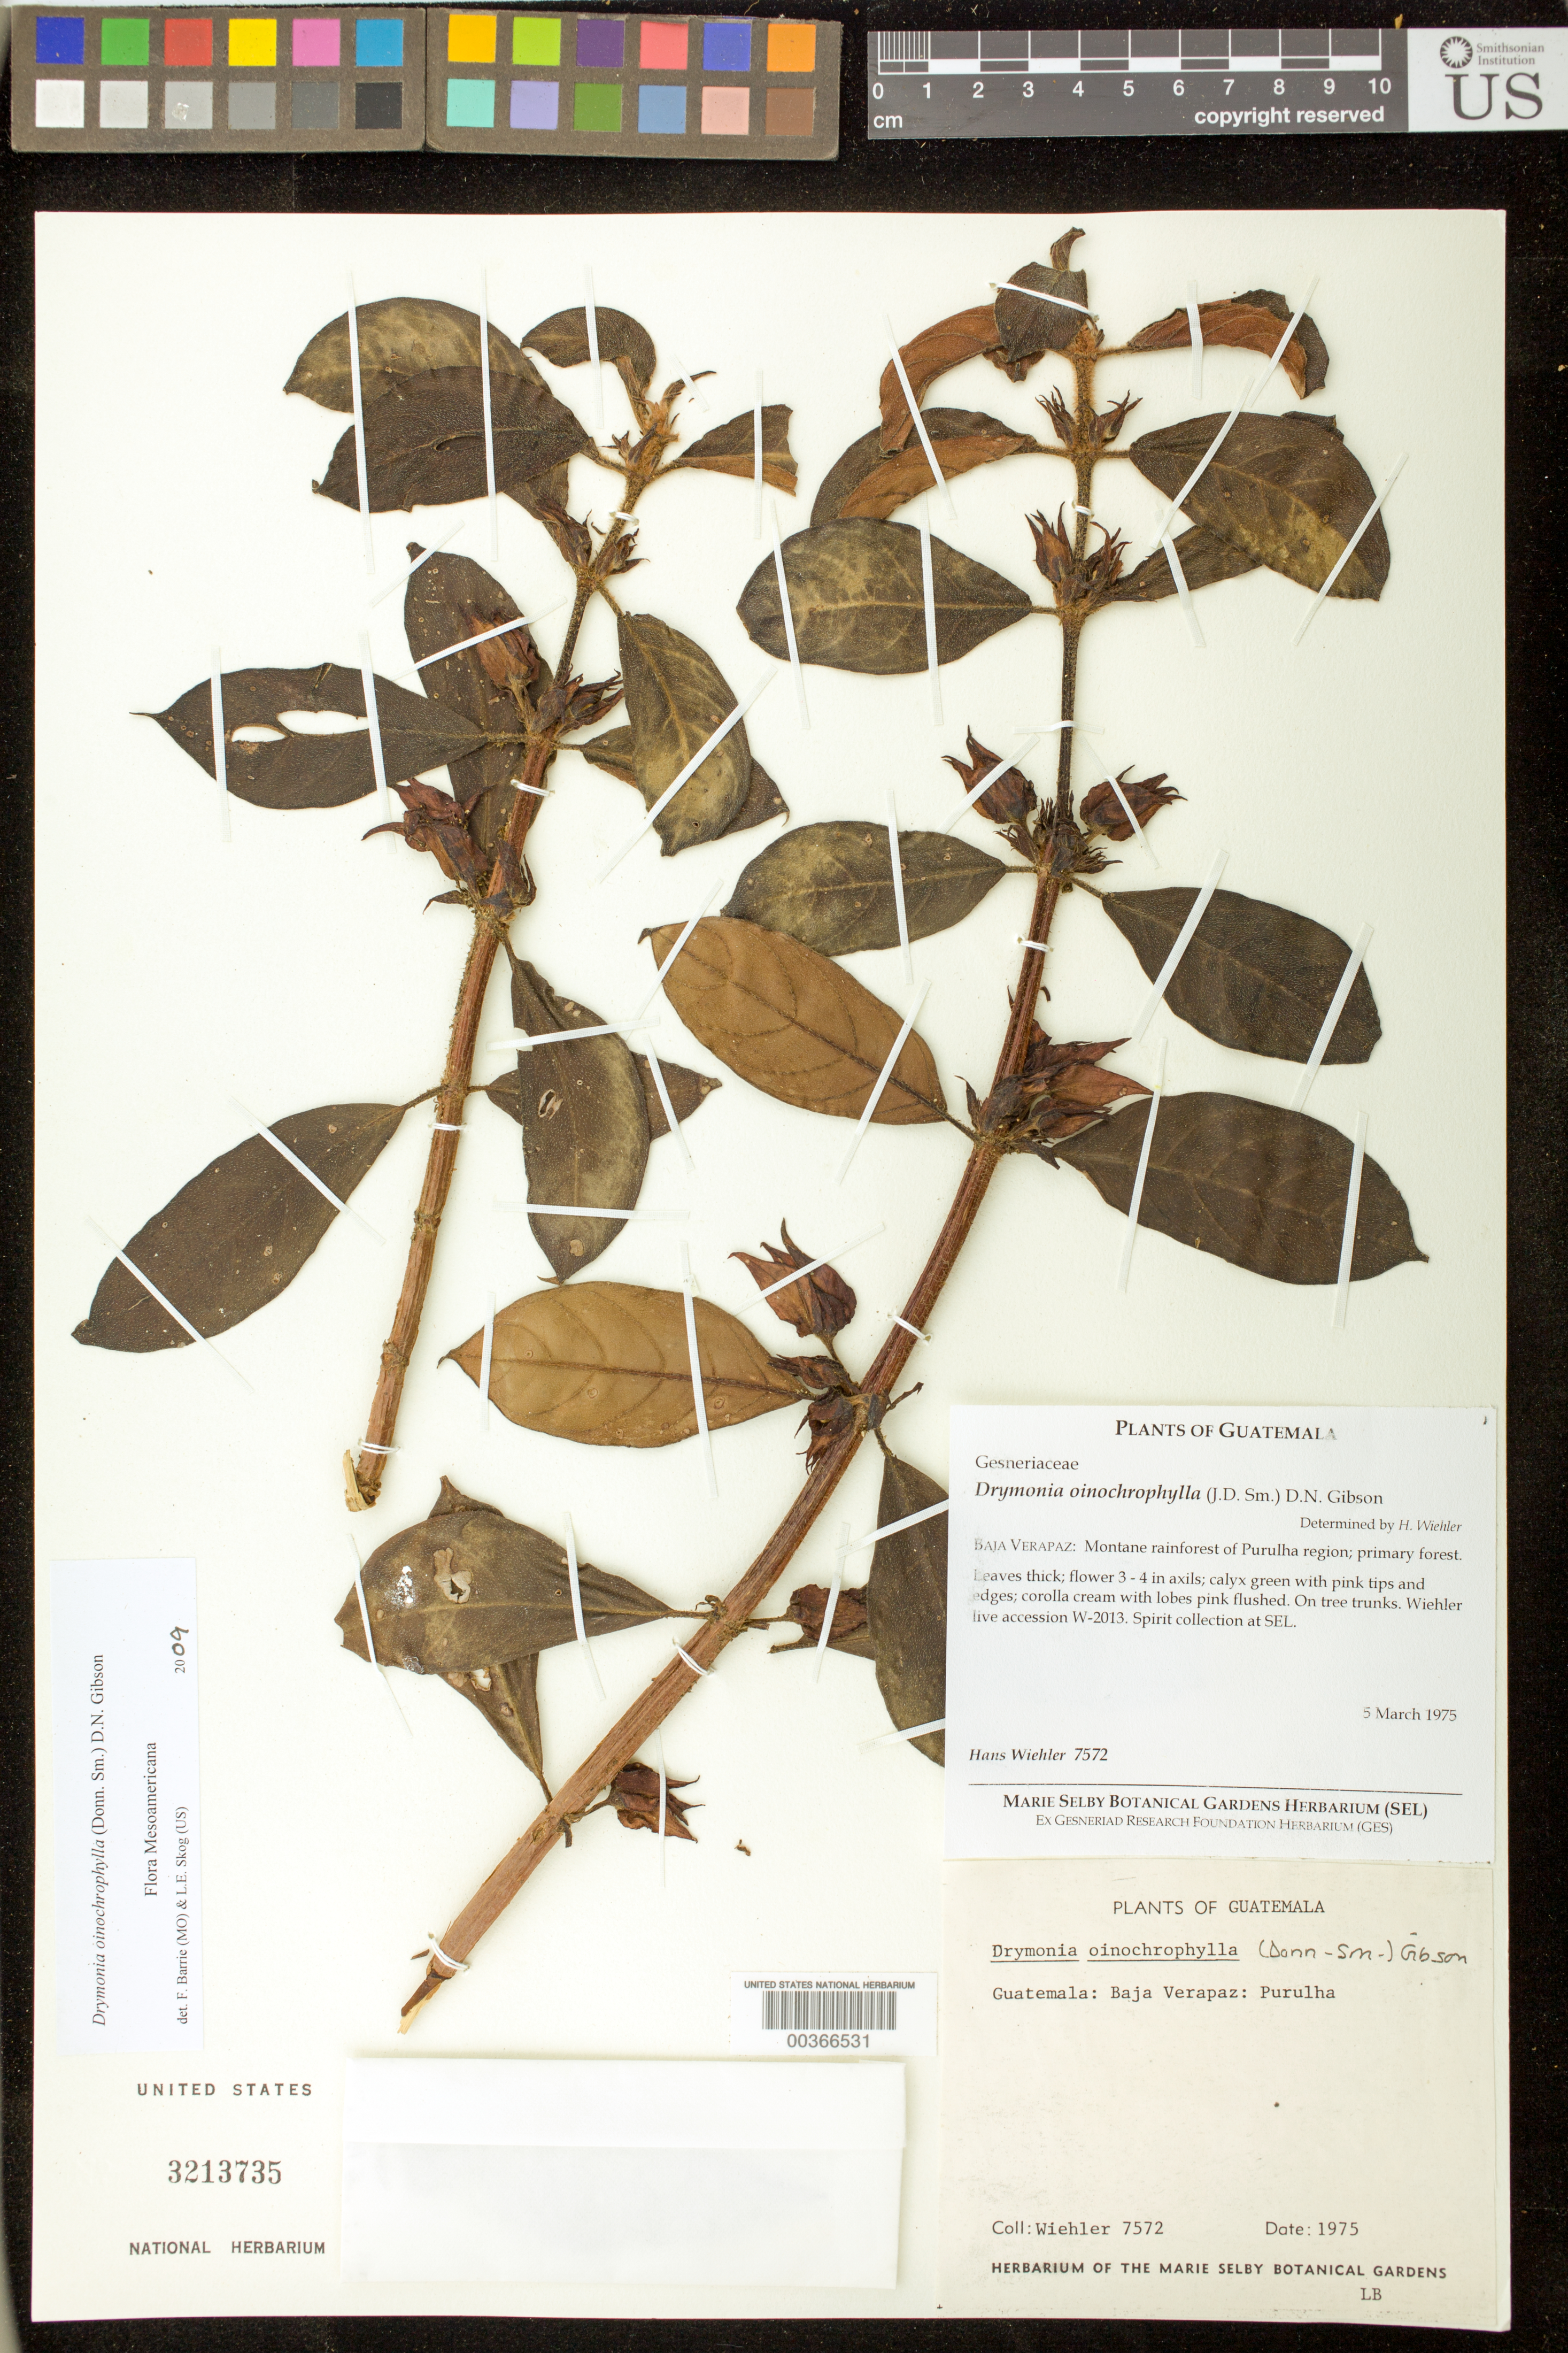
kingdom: Plantae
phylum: Tracheophyta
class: Magnoliopsida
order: Lamiales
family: Gesneriaceae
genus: Drymonia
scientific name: Drymonia oinochrophylla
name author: (Donn. Sm.) D.N. Gibson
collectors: H. J. Wiehler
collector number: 7572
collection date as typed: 05 Mar 1975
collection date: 1975-03-05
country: Guatemala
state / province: Baja Verapaz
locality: Purulha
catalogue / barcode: US 3213735